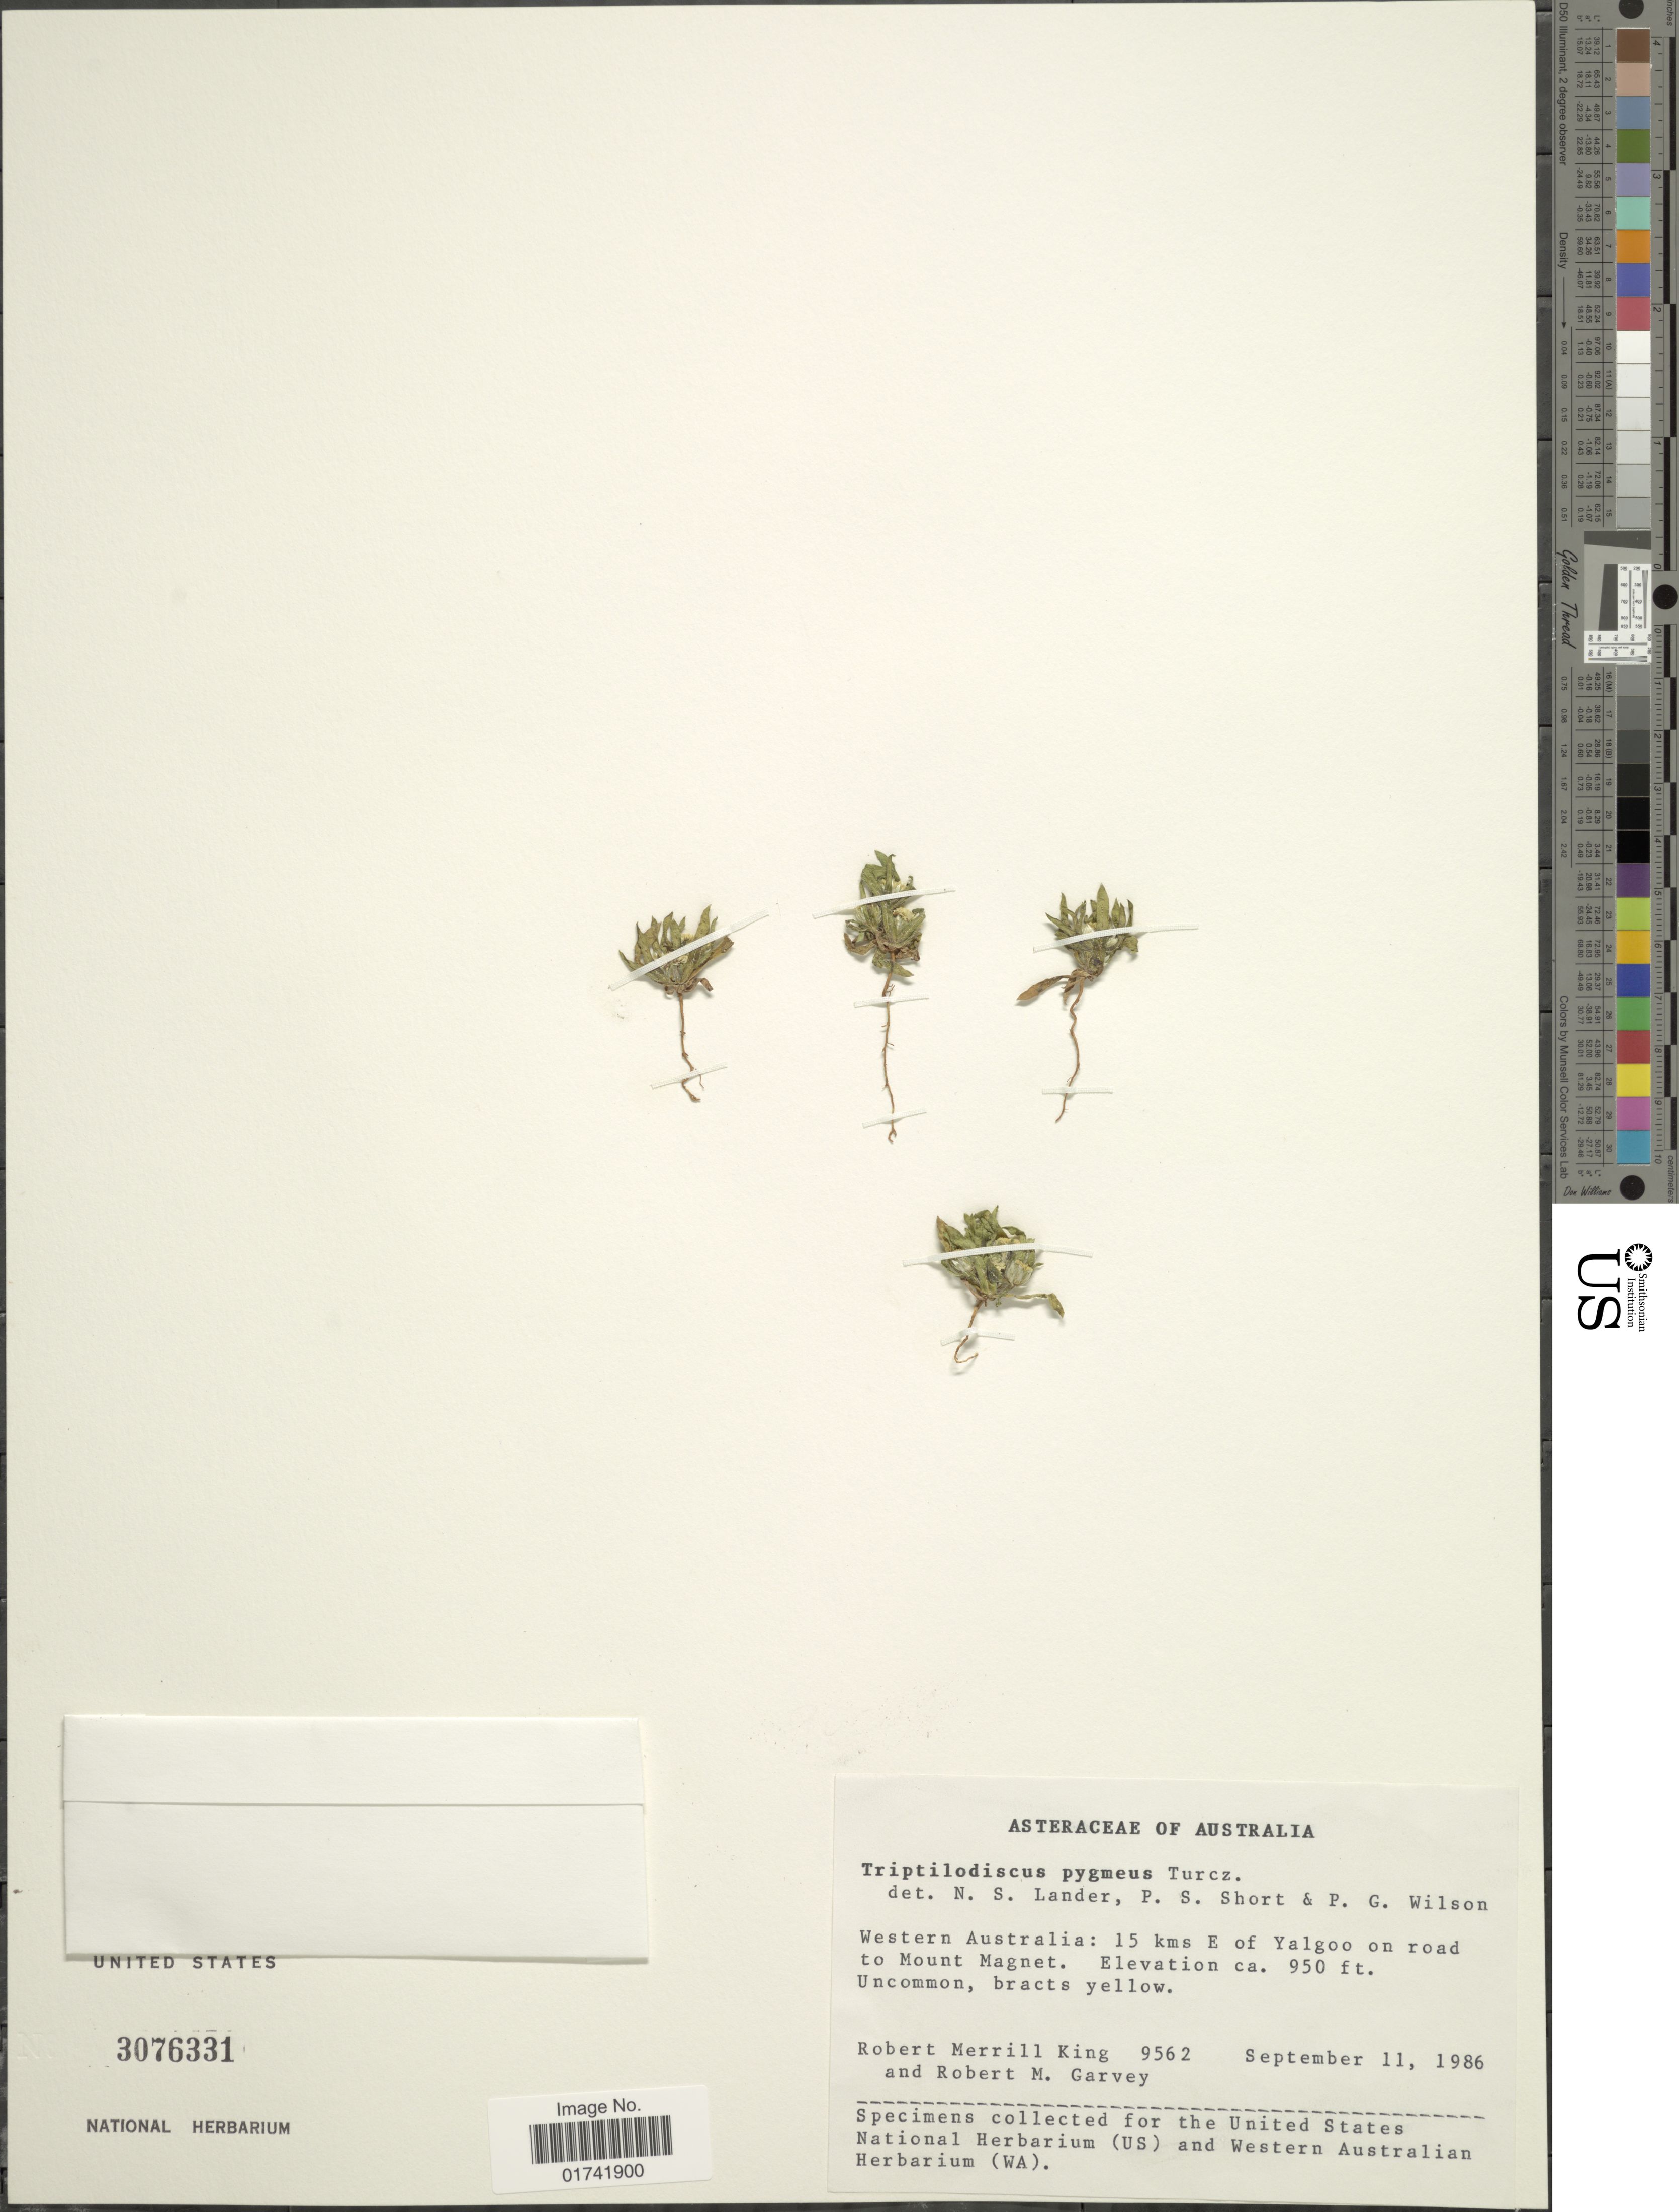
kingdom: Plantae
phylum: Tracheophyta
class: Magnoliopsida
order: Asterales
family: Asteraceae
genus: Rhodanthe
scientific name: Rhodanthe pygmaea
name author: (DC.) Paul G. Wilson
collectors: R. M. King & R. Garvey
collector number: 9562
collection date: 1986-09-11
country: Australia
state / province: Western Australia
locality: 15 kms E of Yalgoo on road to Mount Magnet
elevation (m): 290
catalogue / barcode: US 3076331